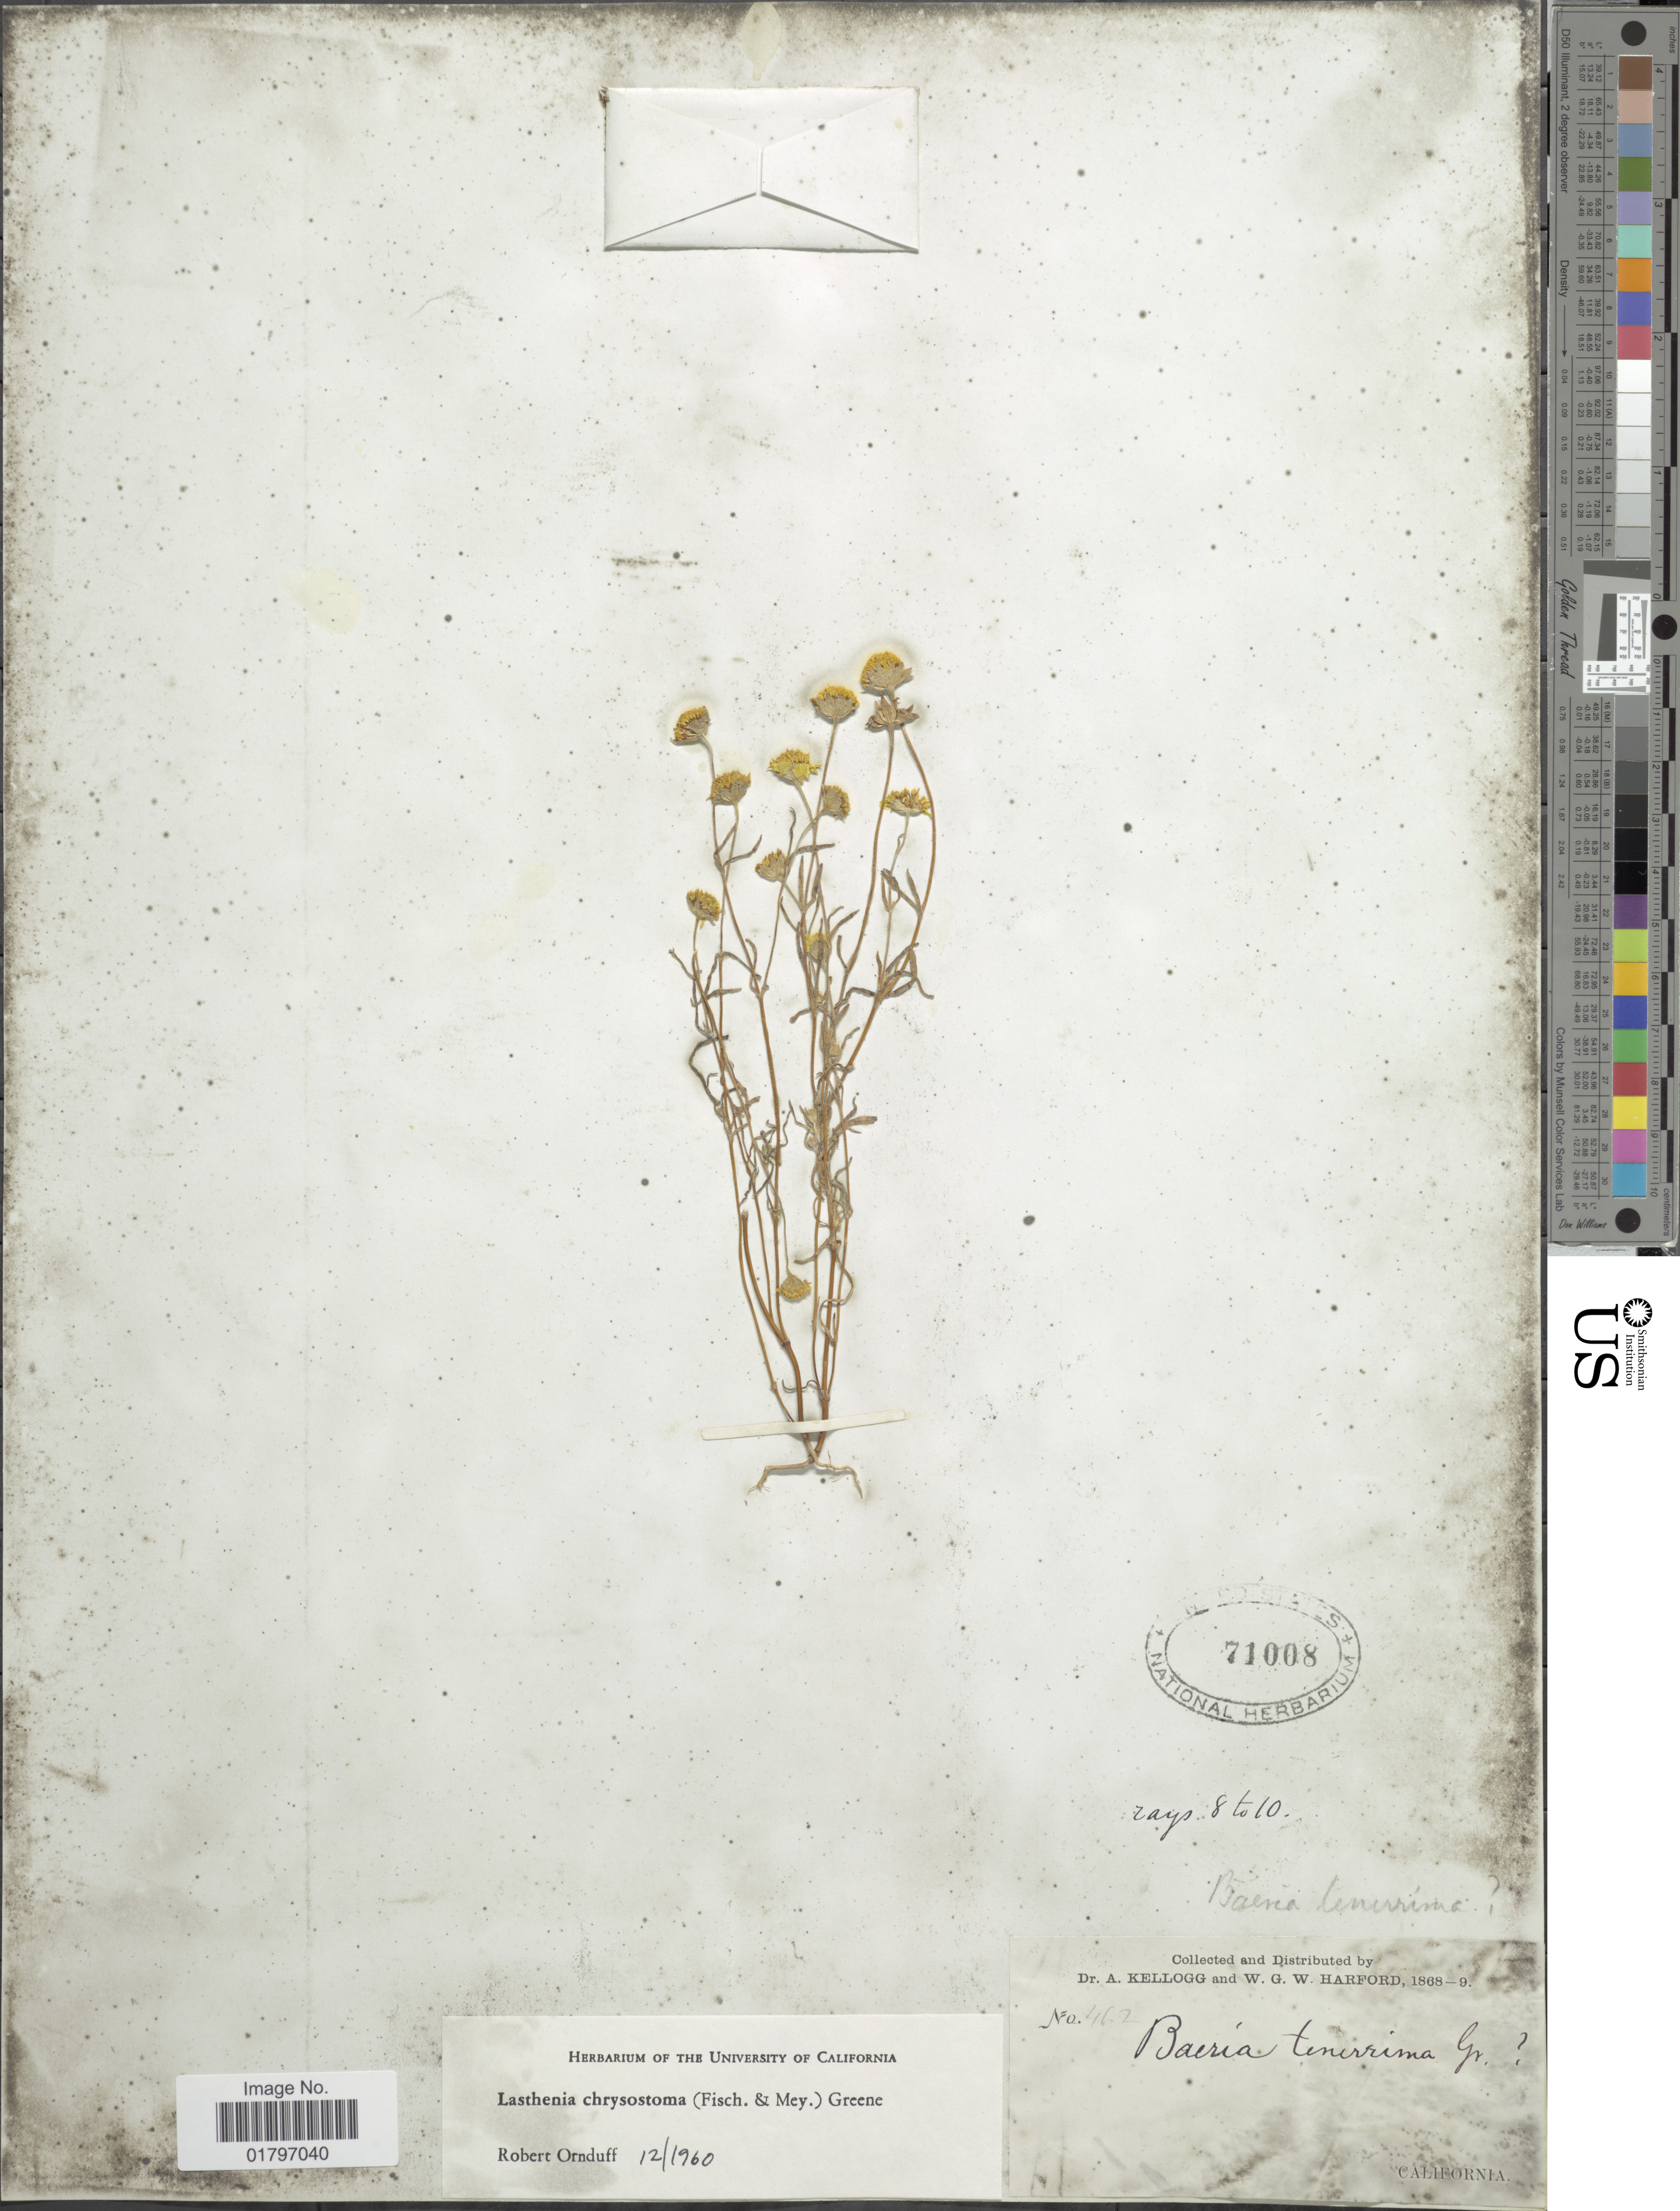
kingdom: Plantae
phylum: Tracheophyta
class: Magnoliopsida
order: Asterales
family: Asteraceae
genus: Lasthenia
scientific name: Lasthenia chrysostoma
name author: (Fisch. & C.A. Mey.) Greene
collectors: A. Kellogg & W. G. W. Harford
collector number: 462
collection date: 1868/1869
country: United States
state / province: California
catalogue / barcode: US 71008